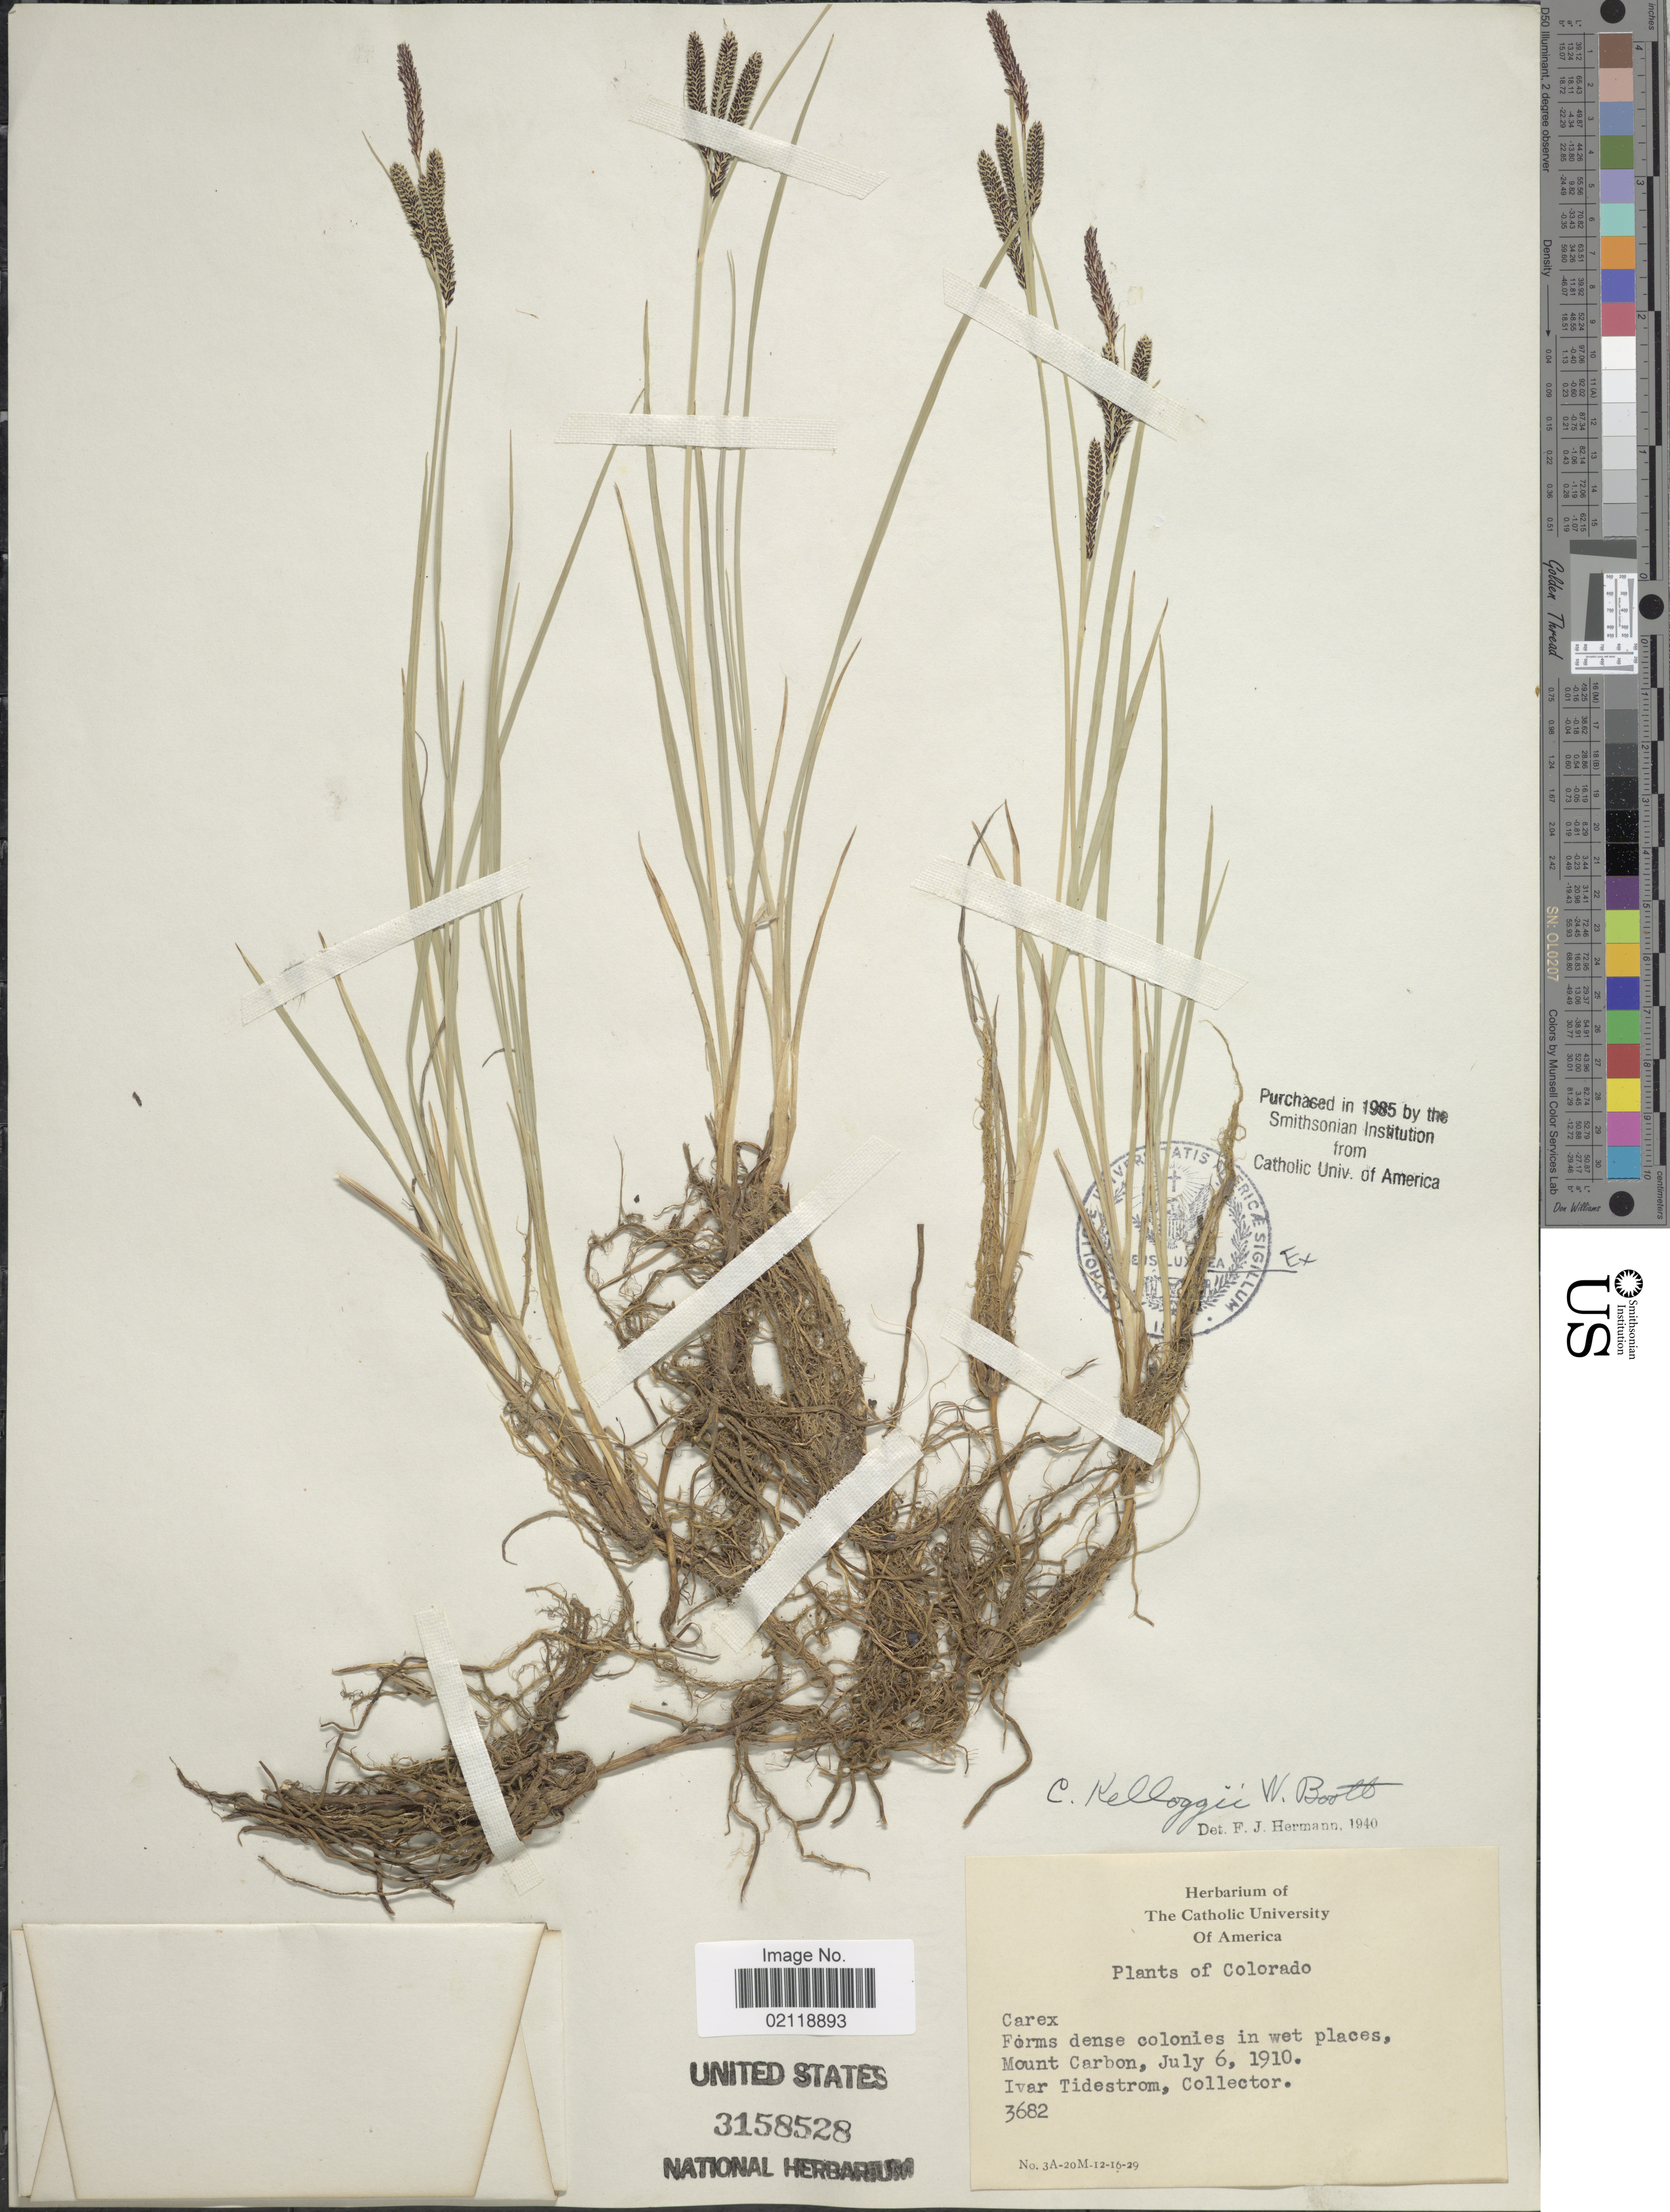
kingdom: Plantae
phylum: Tracheophyta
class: Liliopsida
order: Poales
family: Cyperaceae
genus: Carex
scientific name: Carex kelloggii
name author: W. Boott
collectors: I. F. Tidestrom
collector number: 3682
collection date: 1910-07-06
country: United States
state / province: Colorado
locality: Mount Carbon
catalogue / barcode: US 3158528